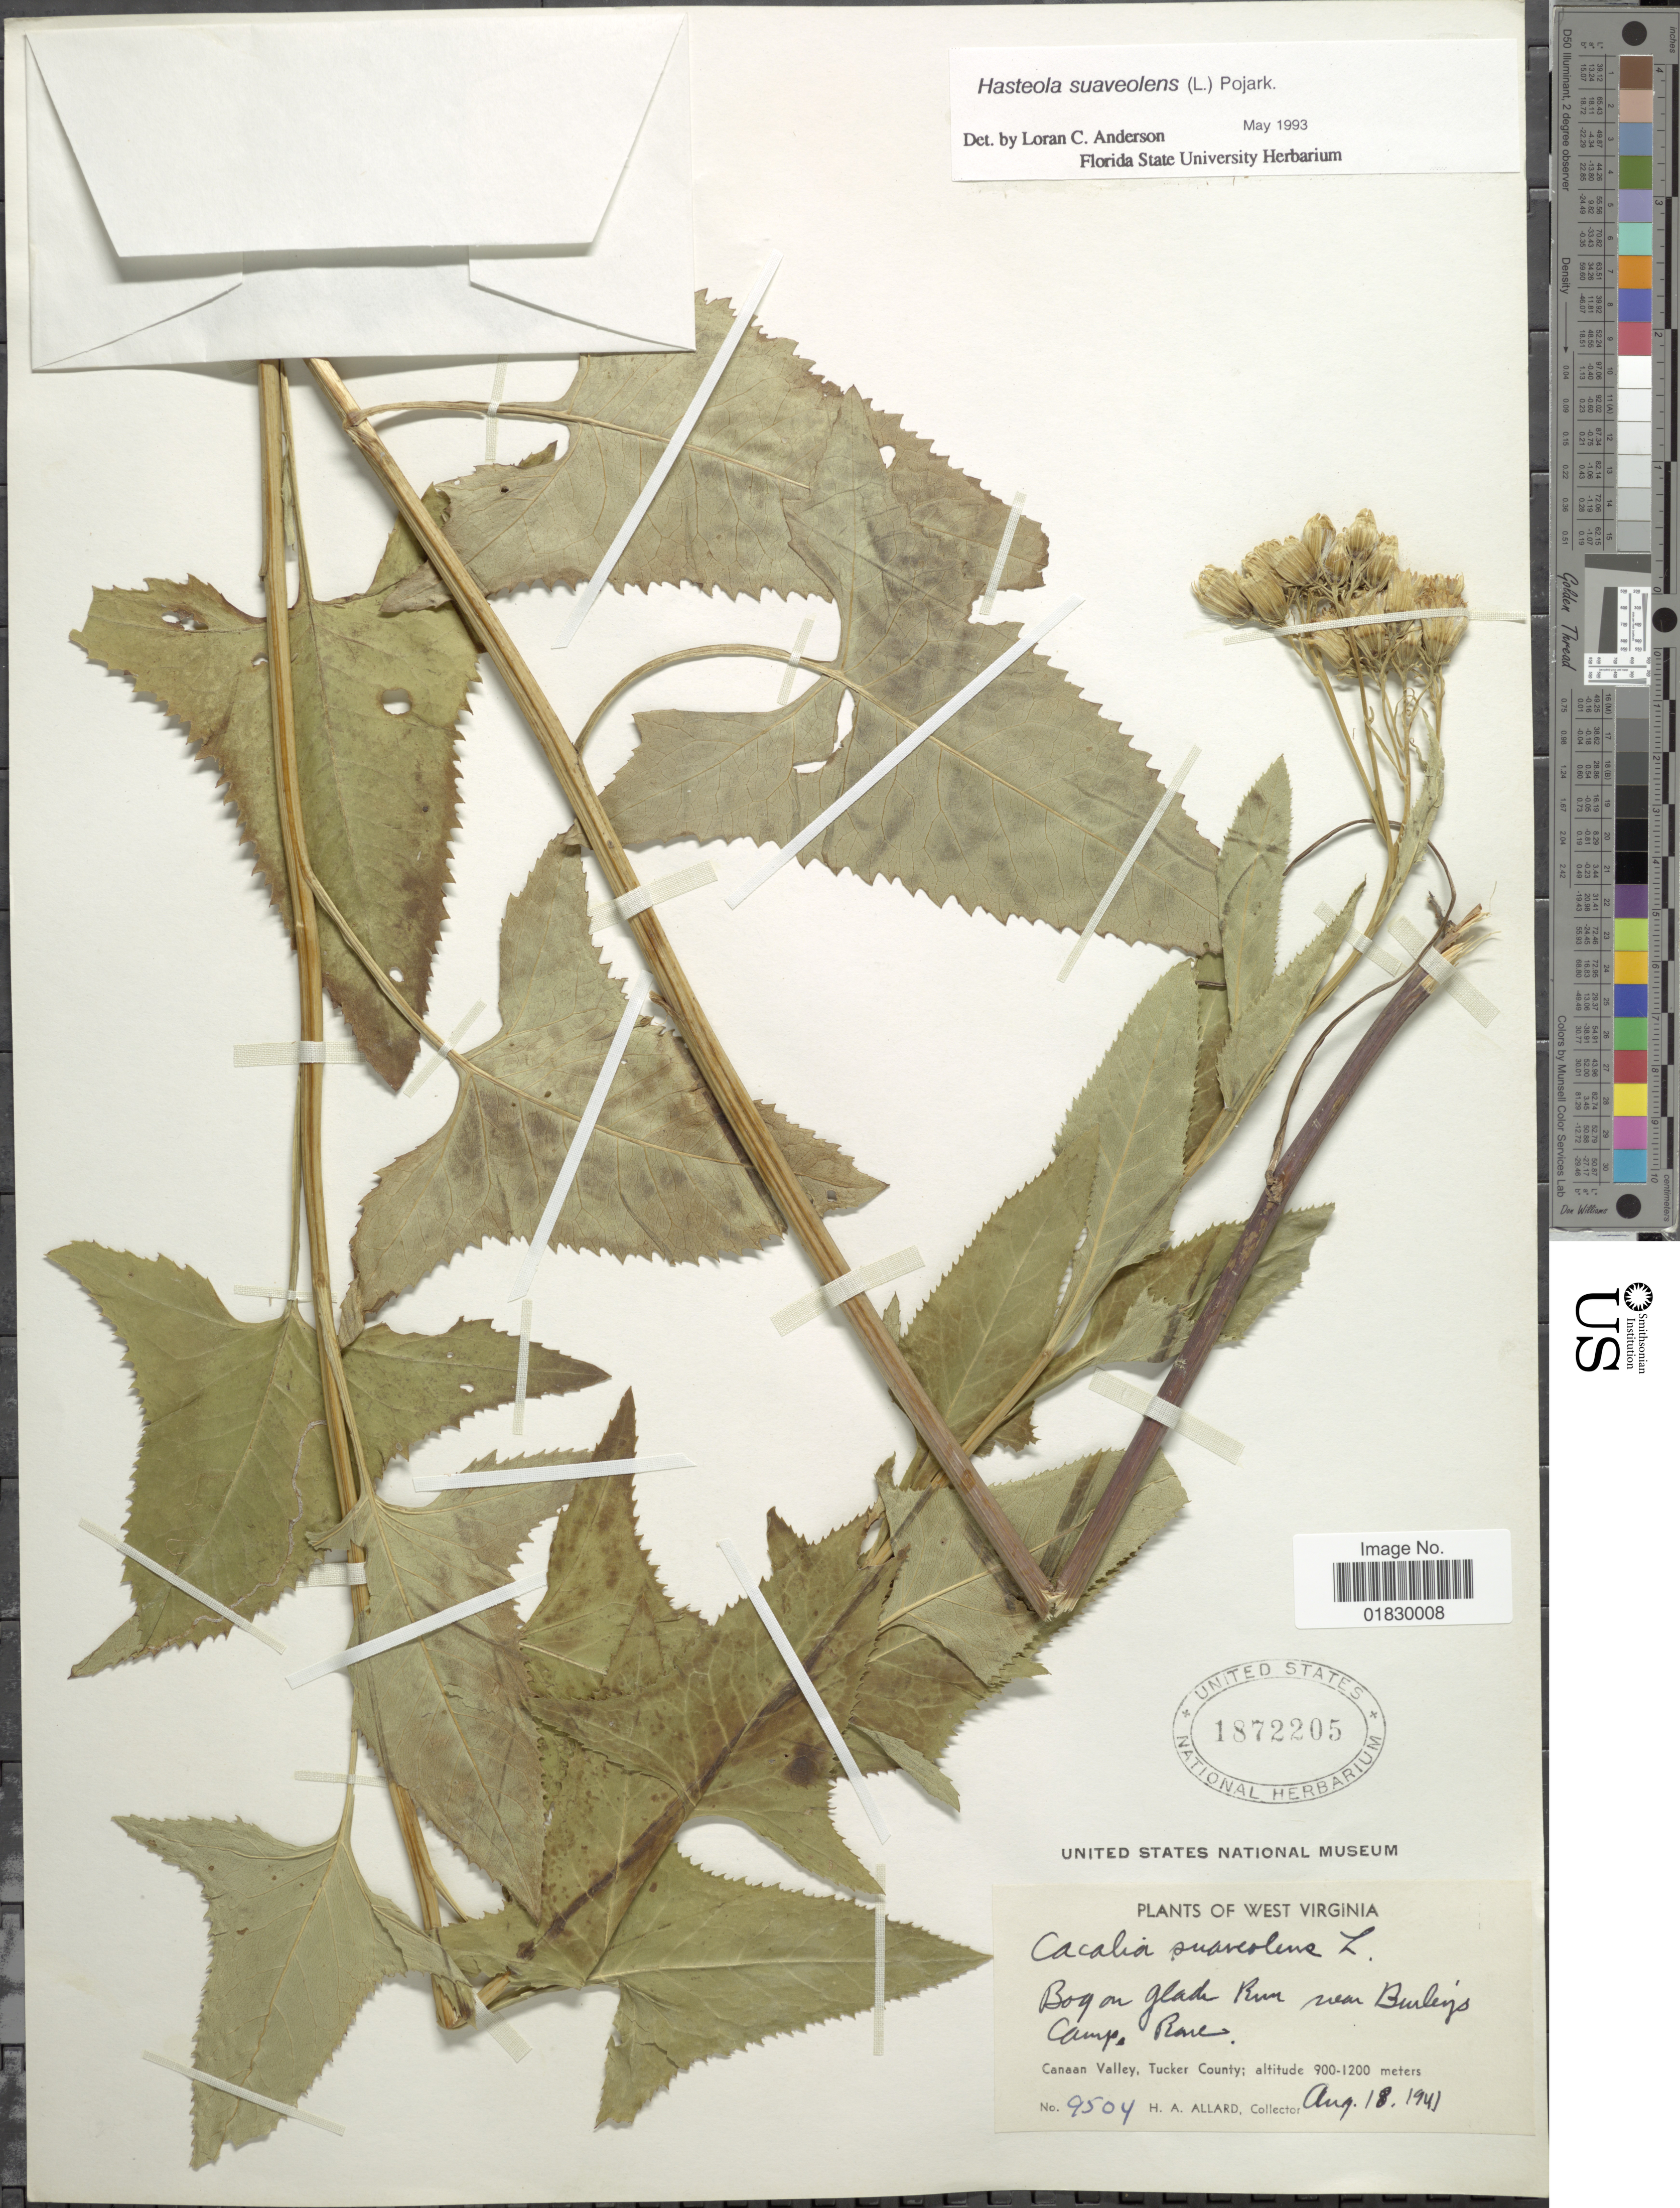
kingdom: Plantae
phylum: Tracheophyta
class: Magnoliopsida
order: Asterales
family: Asteraceae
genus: Hasteola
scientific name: Hasteola suaveolens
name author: (L.) Pojark.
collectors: H. A. Allard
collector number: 9504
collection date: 1941-08-18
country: United States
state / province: West Virginia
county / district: Tucker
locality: Bog on glade Run near Burley's Camp, Canaan Valley, Tucker County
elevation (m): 900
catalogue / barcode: US 1872205